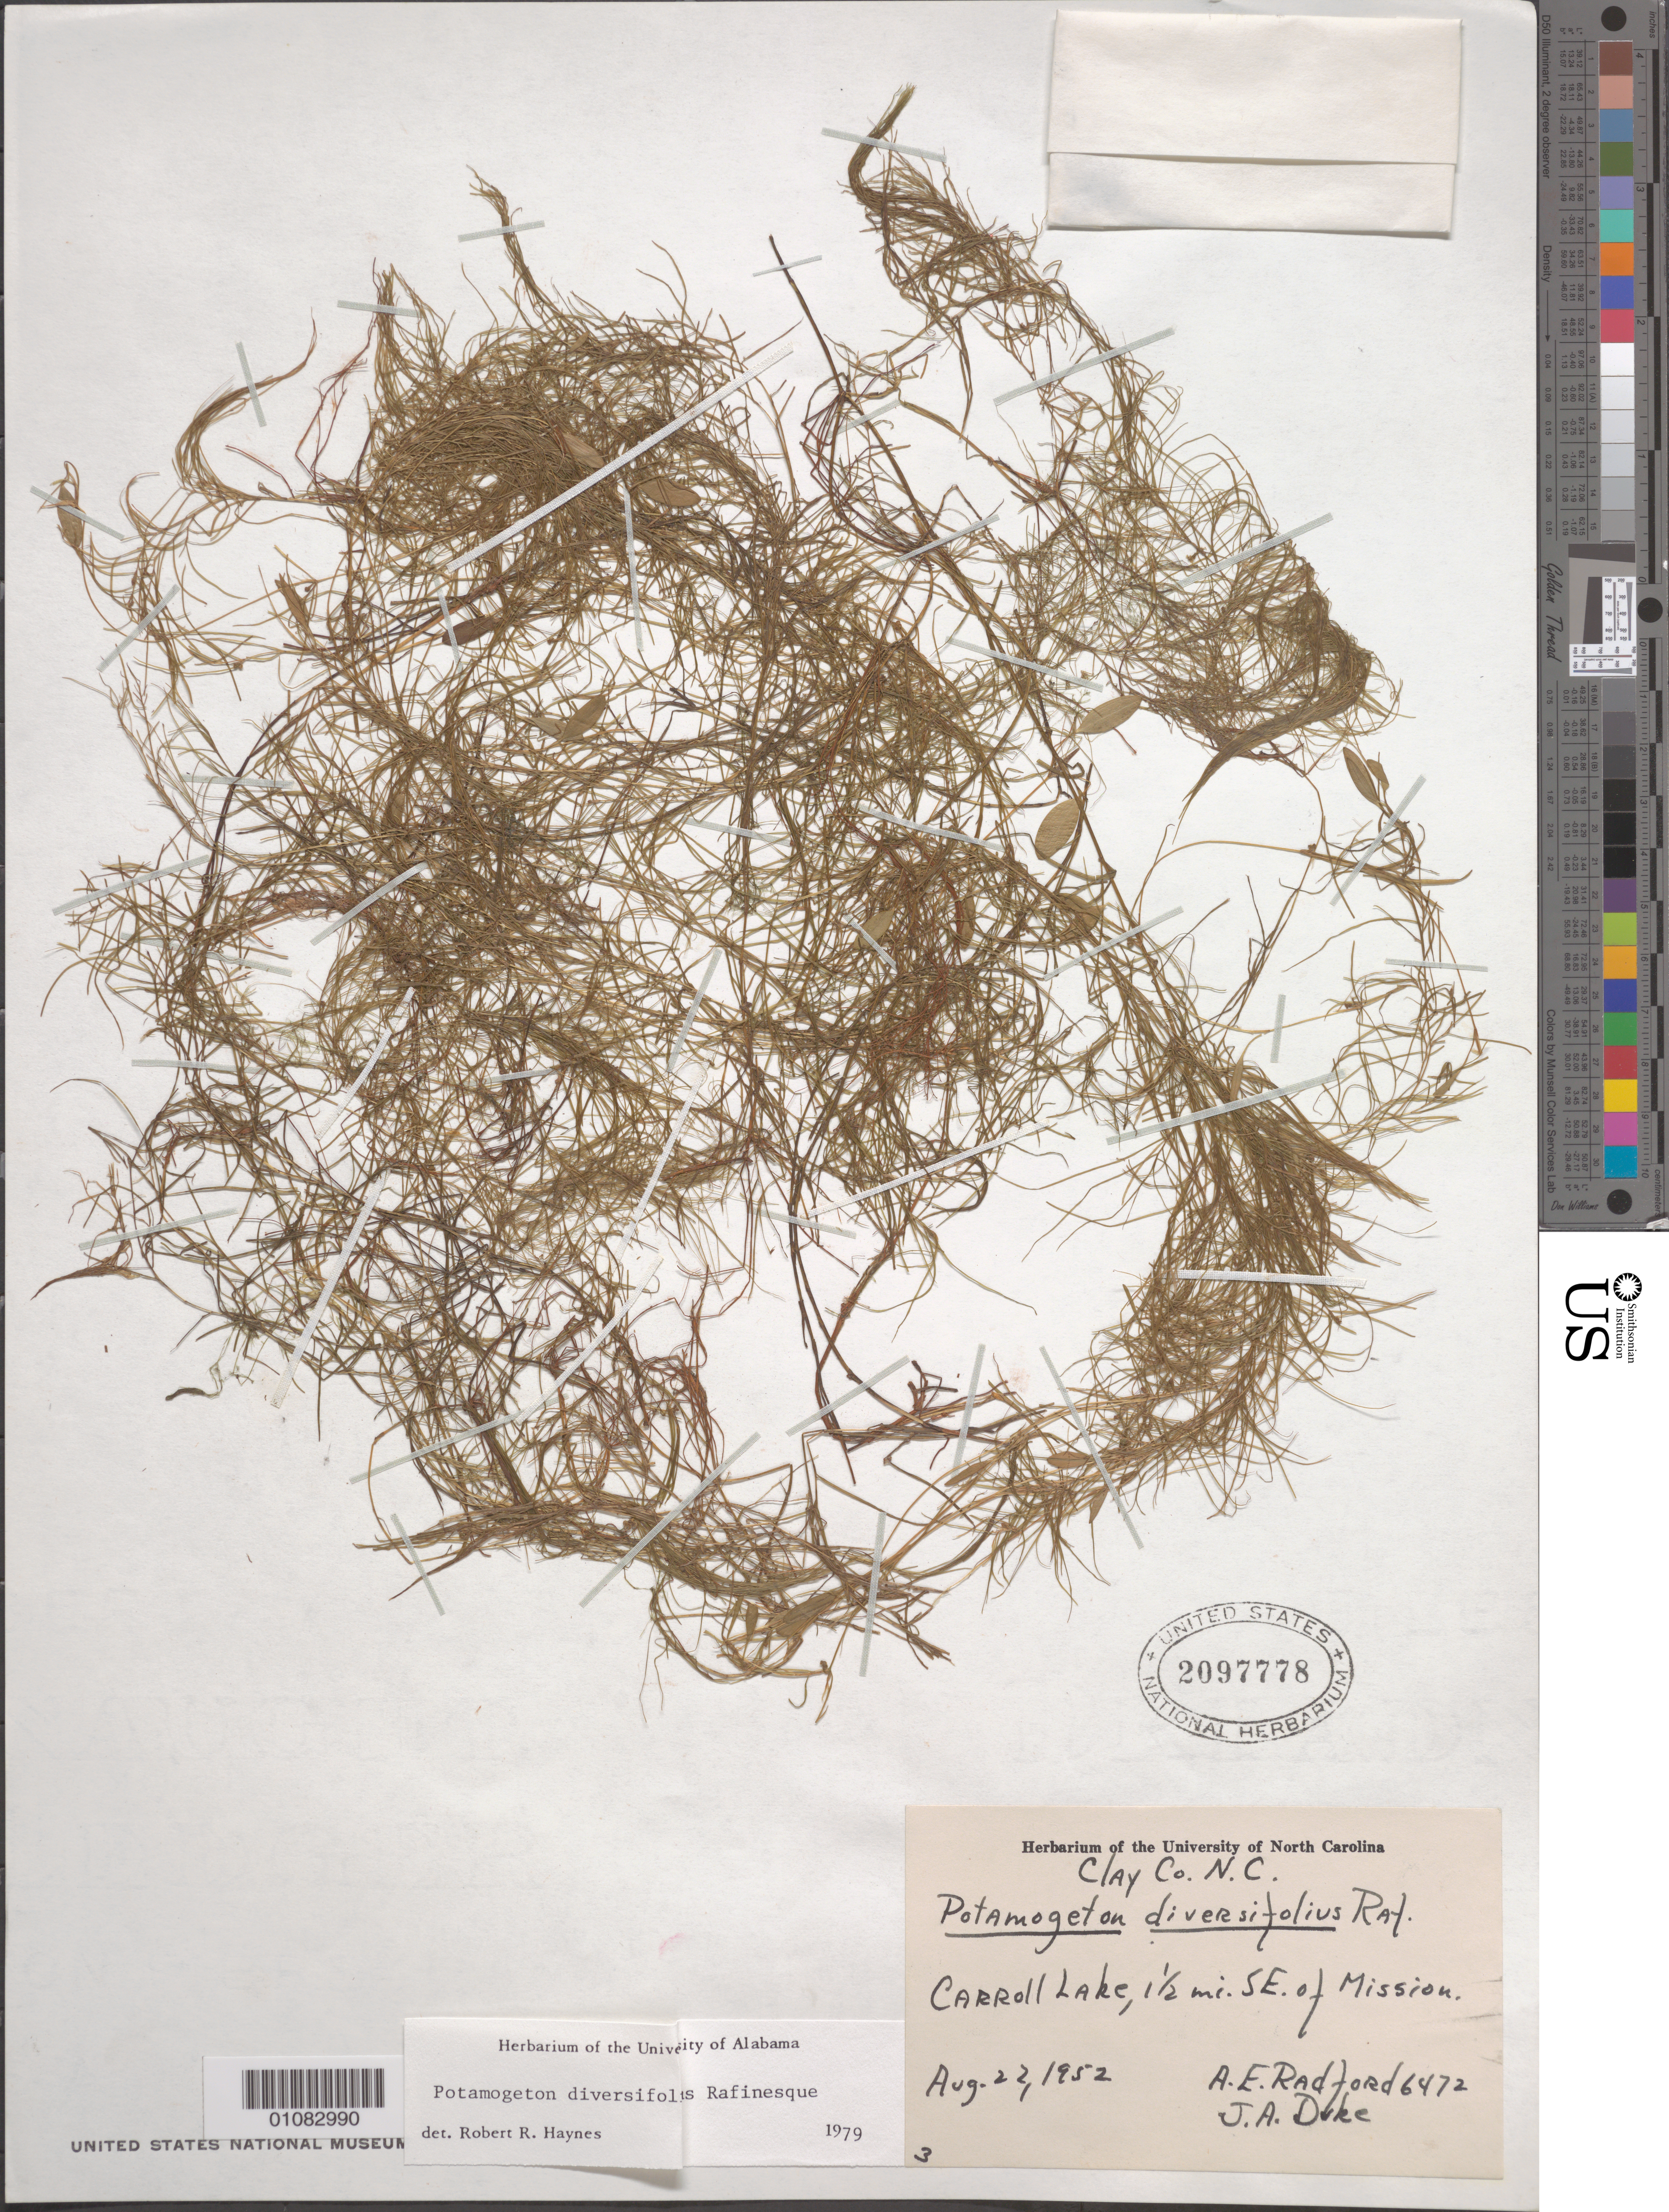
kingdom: Plantae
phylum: Tracheophyta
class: Liliopsida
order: Alismatales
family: Potamogetonaceae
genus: Potamogeton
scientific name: Potamogeton diversifolius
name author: Raf.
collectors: A. E. Radford & J. A. Duke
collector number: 6472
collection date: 1952-08-22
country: United States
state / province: North Carolina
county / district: Clay County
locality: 0.5 mi. SE of Mission, Carroll Lake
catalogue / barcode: US 2097778